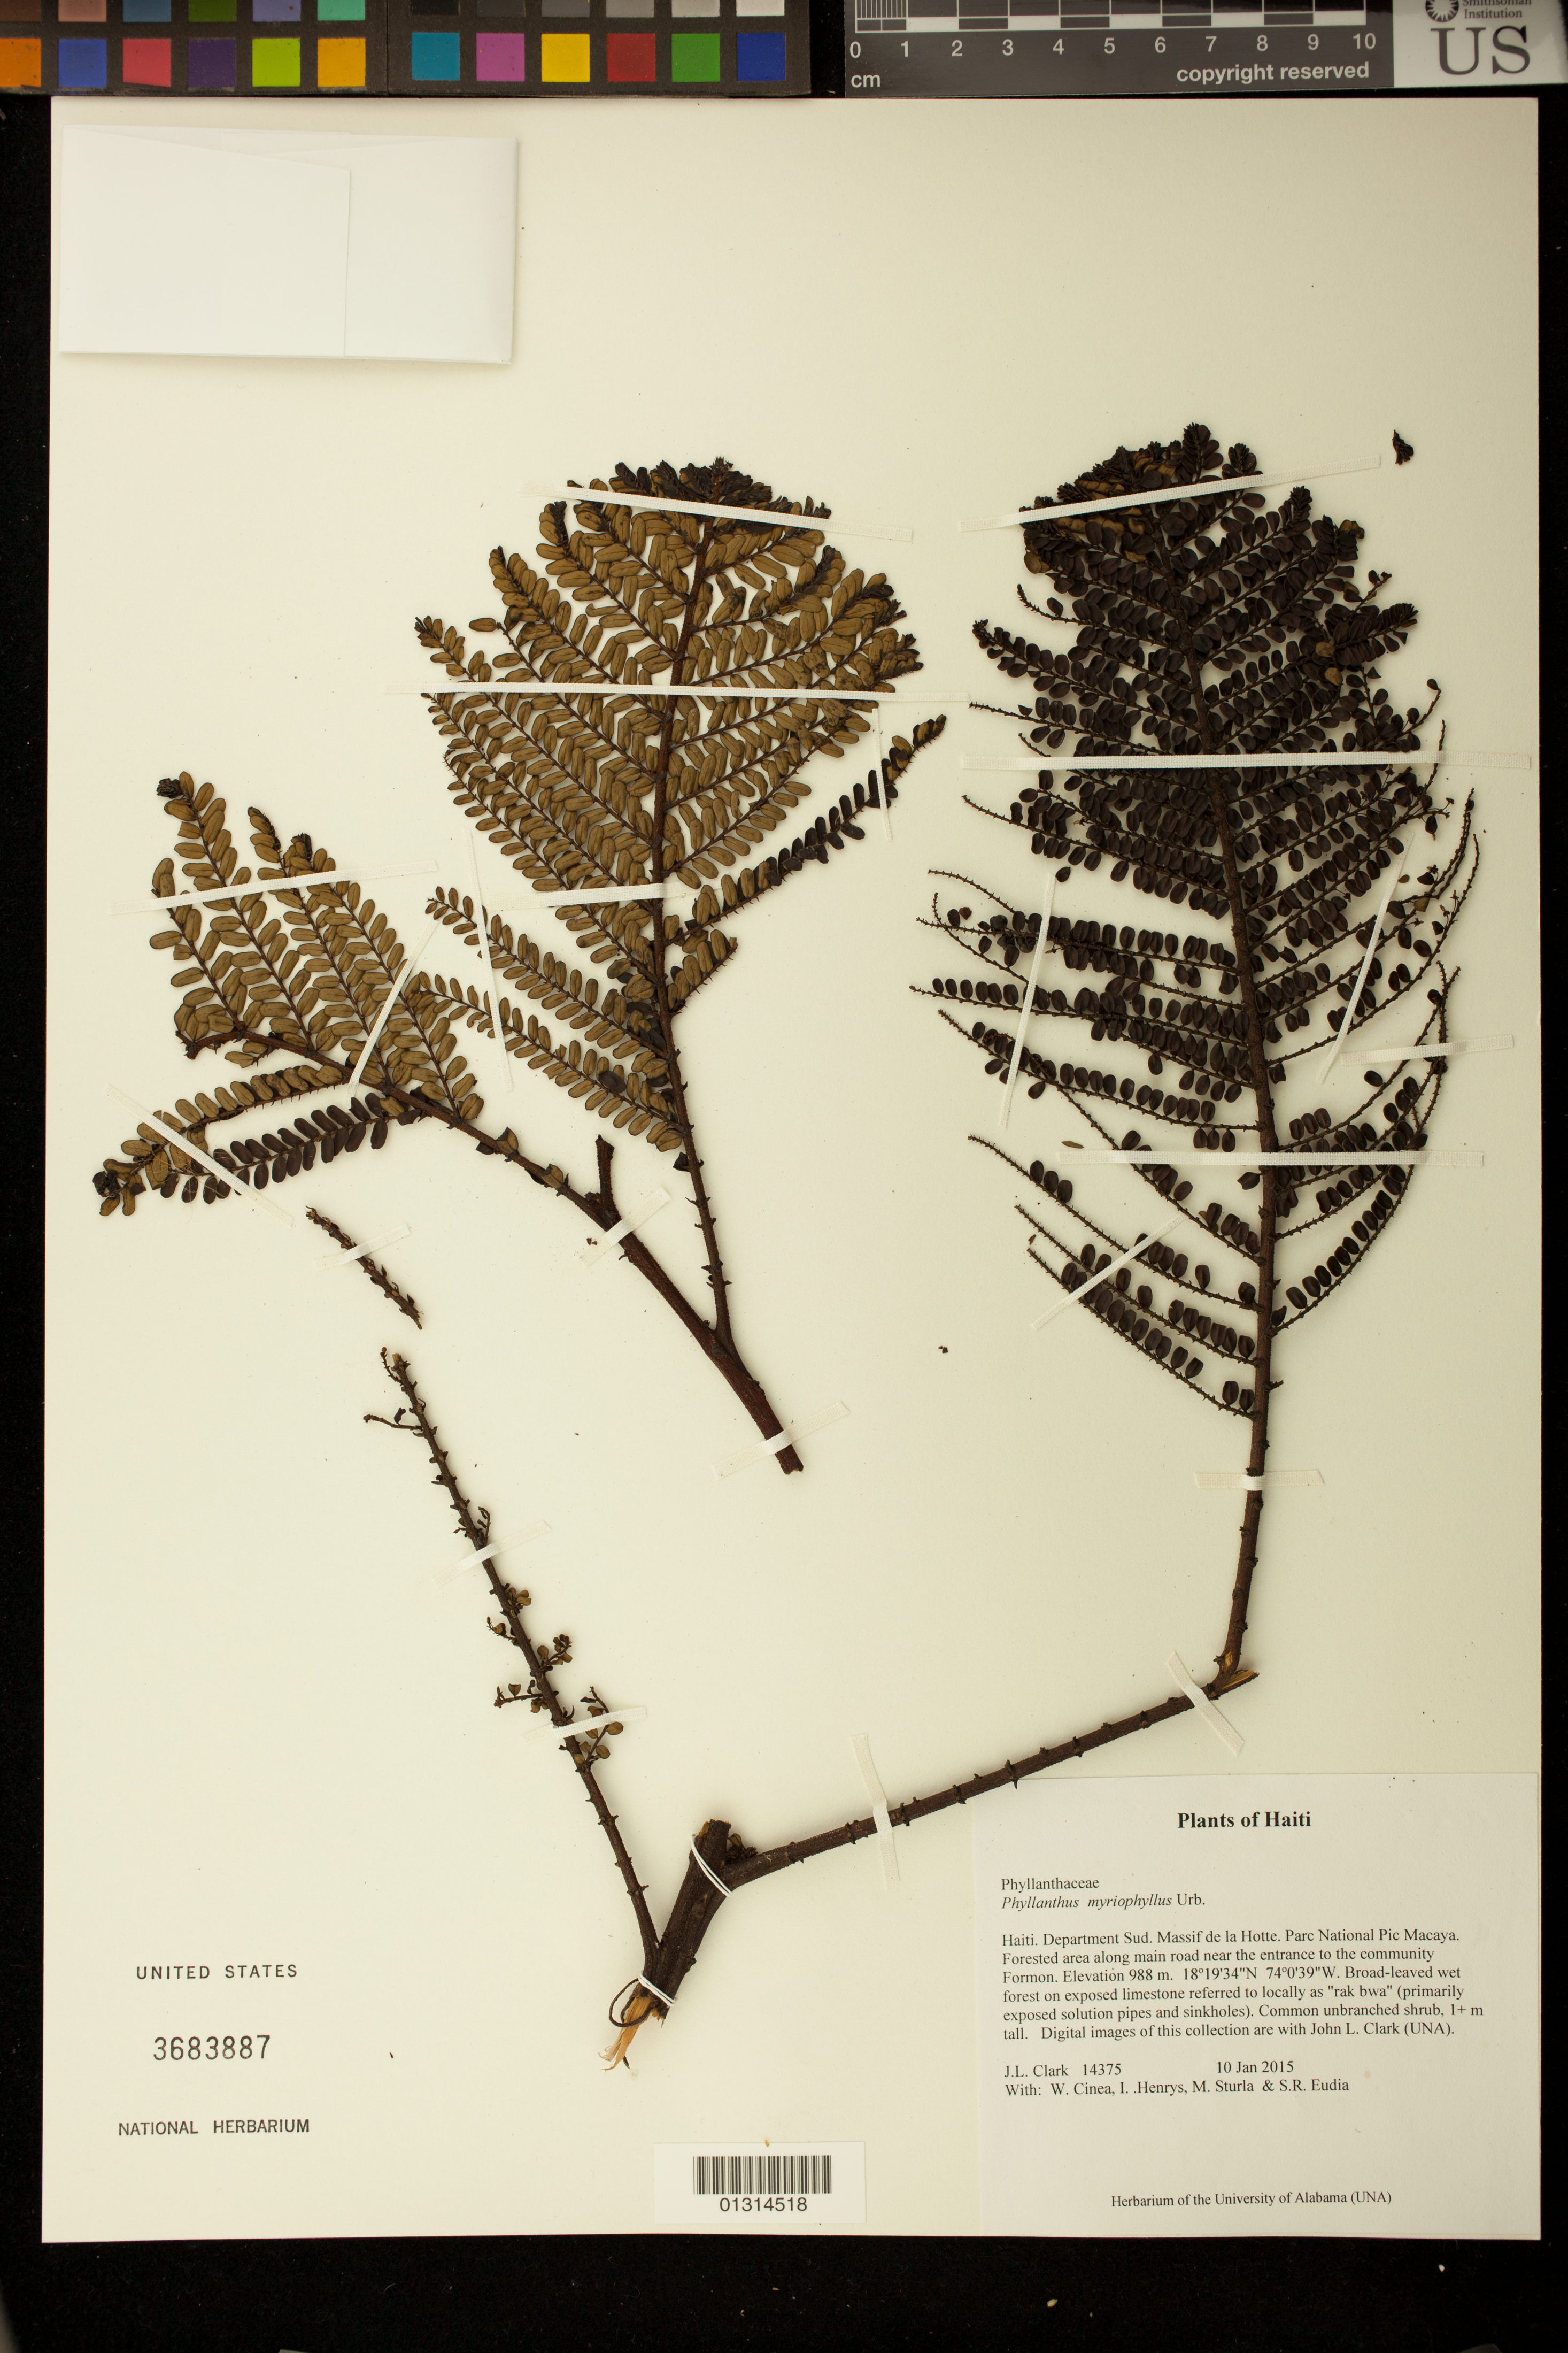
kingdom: Plantae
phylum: Tracheophyta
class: Magnoliopsida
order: Malpighiales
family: Phyllanthaceae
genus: Phyllanthus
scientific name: Phyllanthus myriophyllus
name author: Urb.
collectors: J. L. Clark, W. Cinea, I. Henrys, M. Sturla & S. Eudia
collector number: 14375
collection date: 2015-01-10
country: Haiti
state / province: Sud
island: Hispaniola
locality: Massif de la Hotte. Parc National Pic Macaya. Forested area along main road near the entrance to the community Formon.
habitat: Broad-leaved wet forest on exposed limestone referred to locally as "rak bwa" (primarily exposed solution pipes and sinkholes).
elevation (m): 988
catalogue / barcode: US 3683887